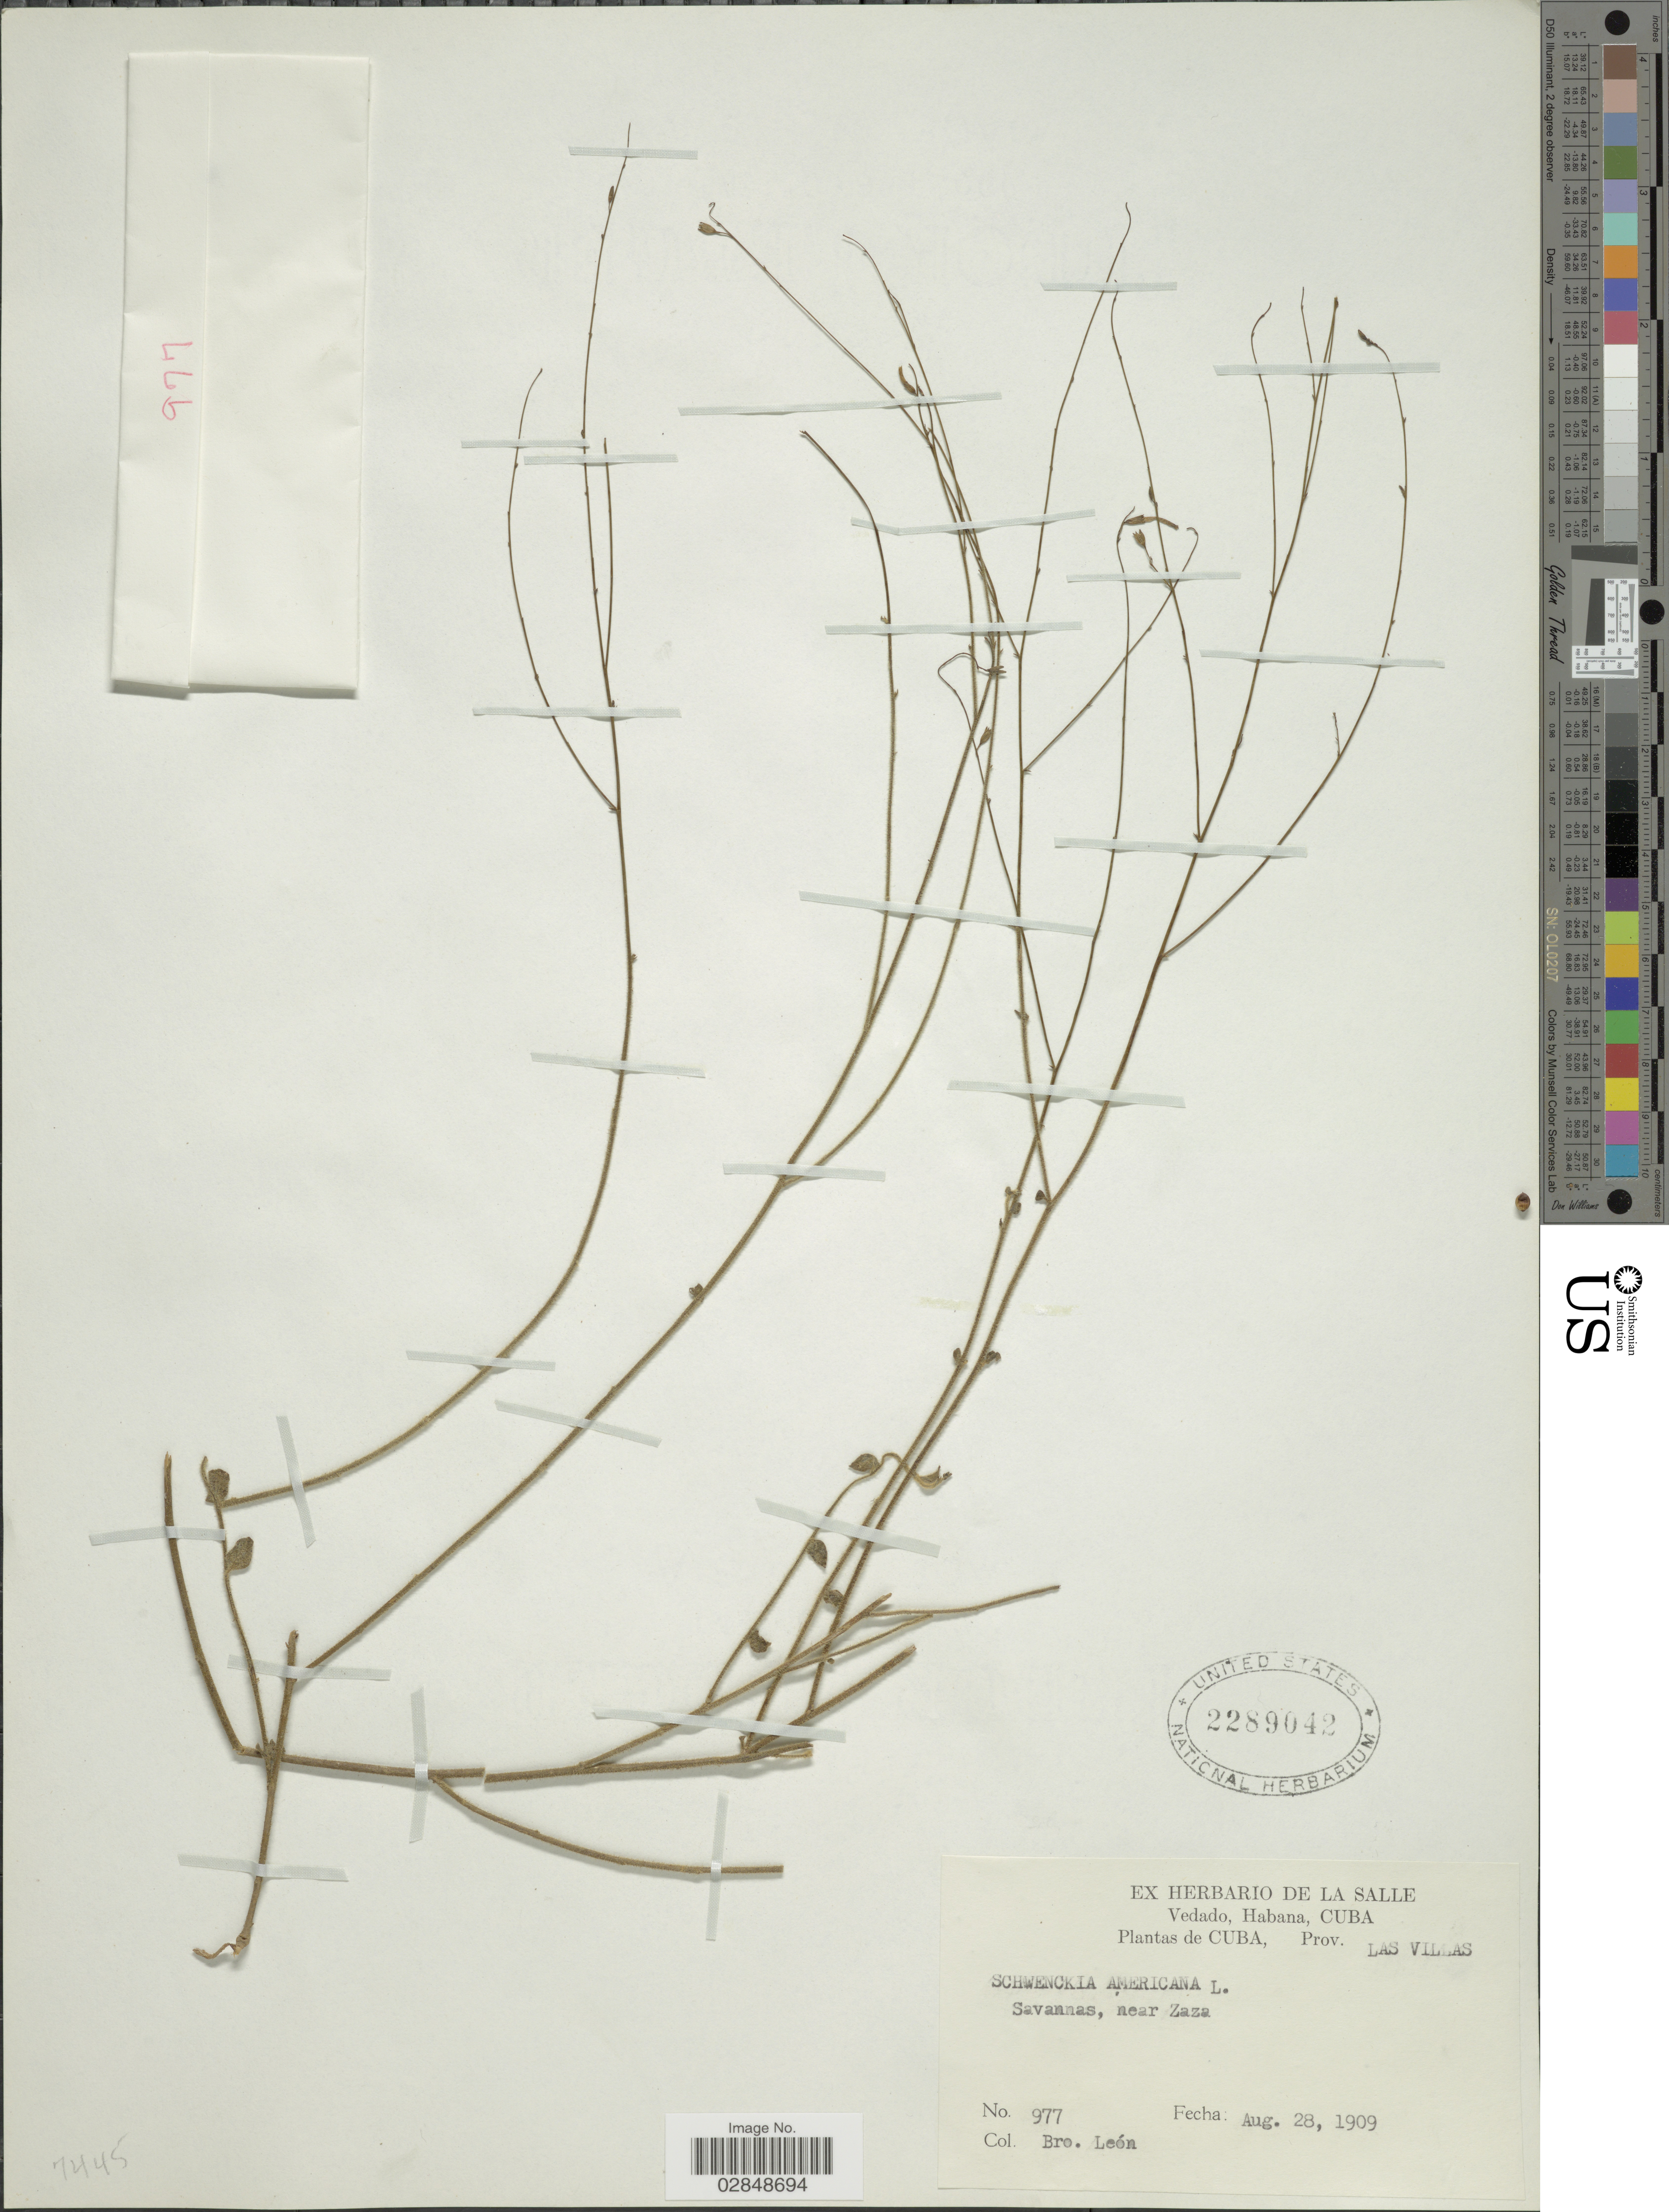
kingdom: Plantae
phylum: Tracheophyta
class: Magnoliopsida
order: Solanales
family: Solanaceae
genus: Schwenckia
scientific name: Schwenckia americana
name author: L.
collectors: Bro. León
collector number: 977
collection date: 1909-08-28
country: Cuba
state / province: Las Villas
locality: Savannas, near Zaza.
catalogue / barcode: US 2289042